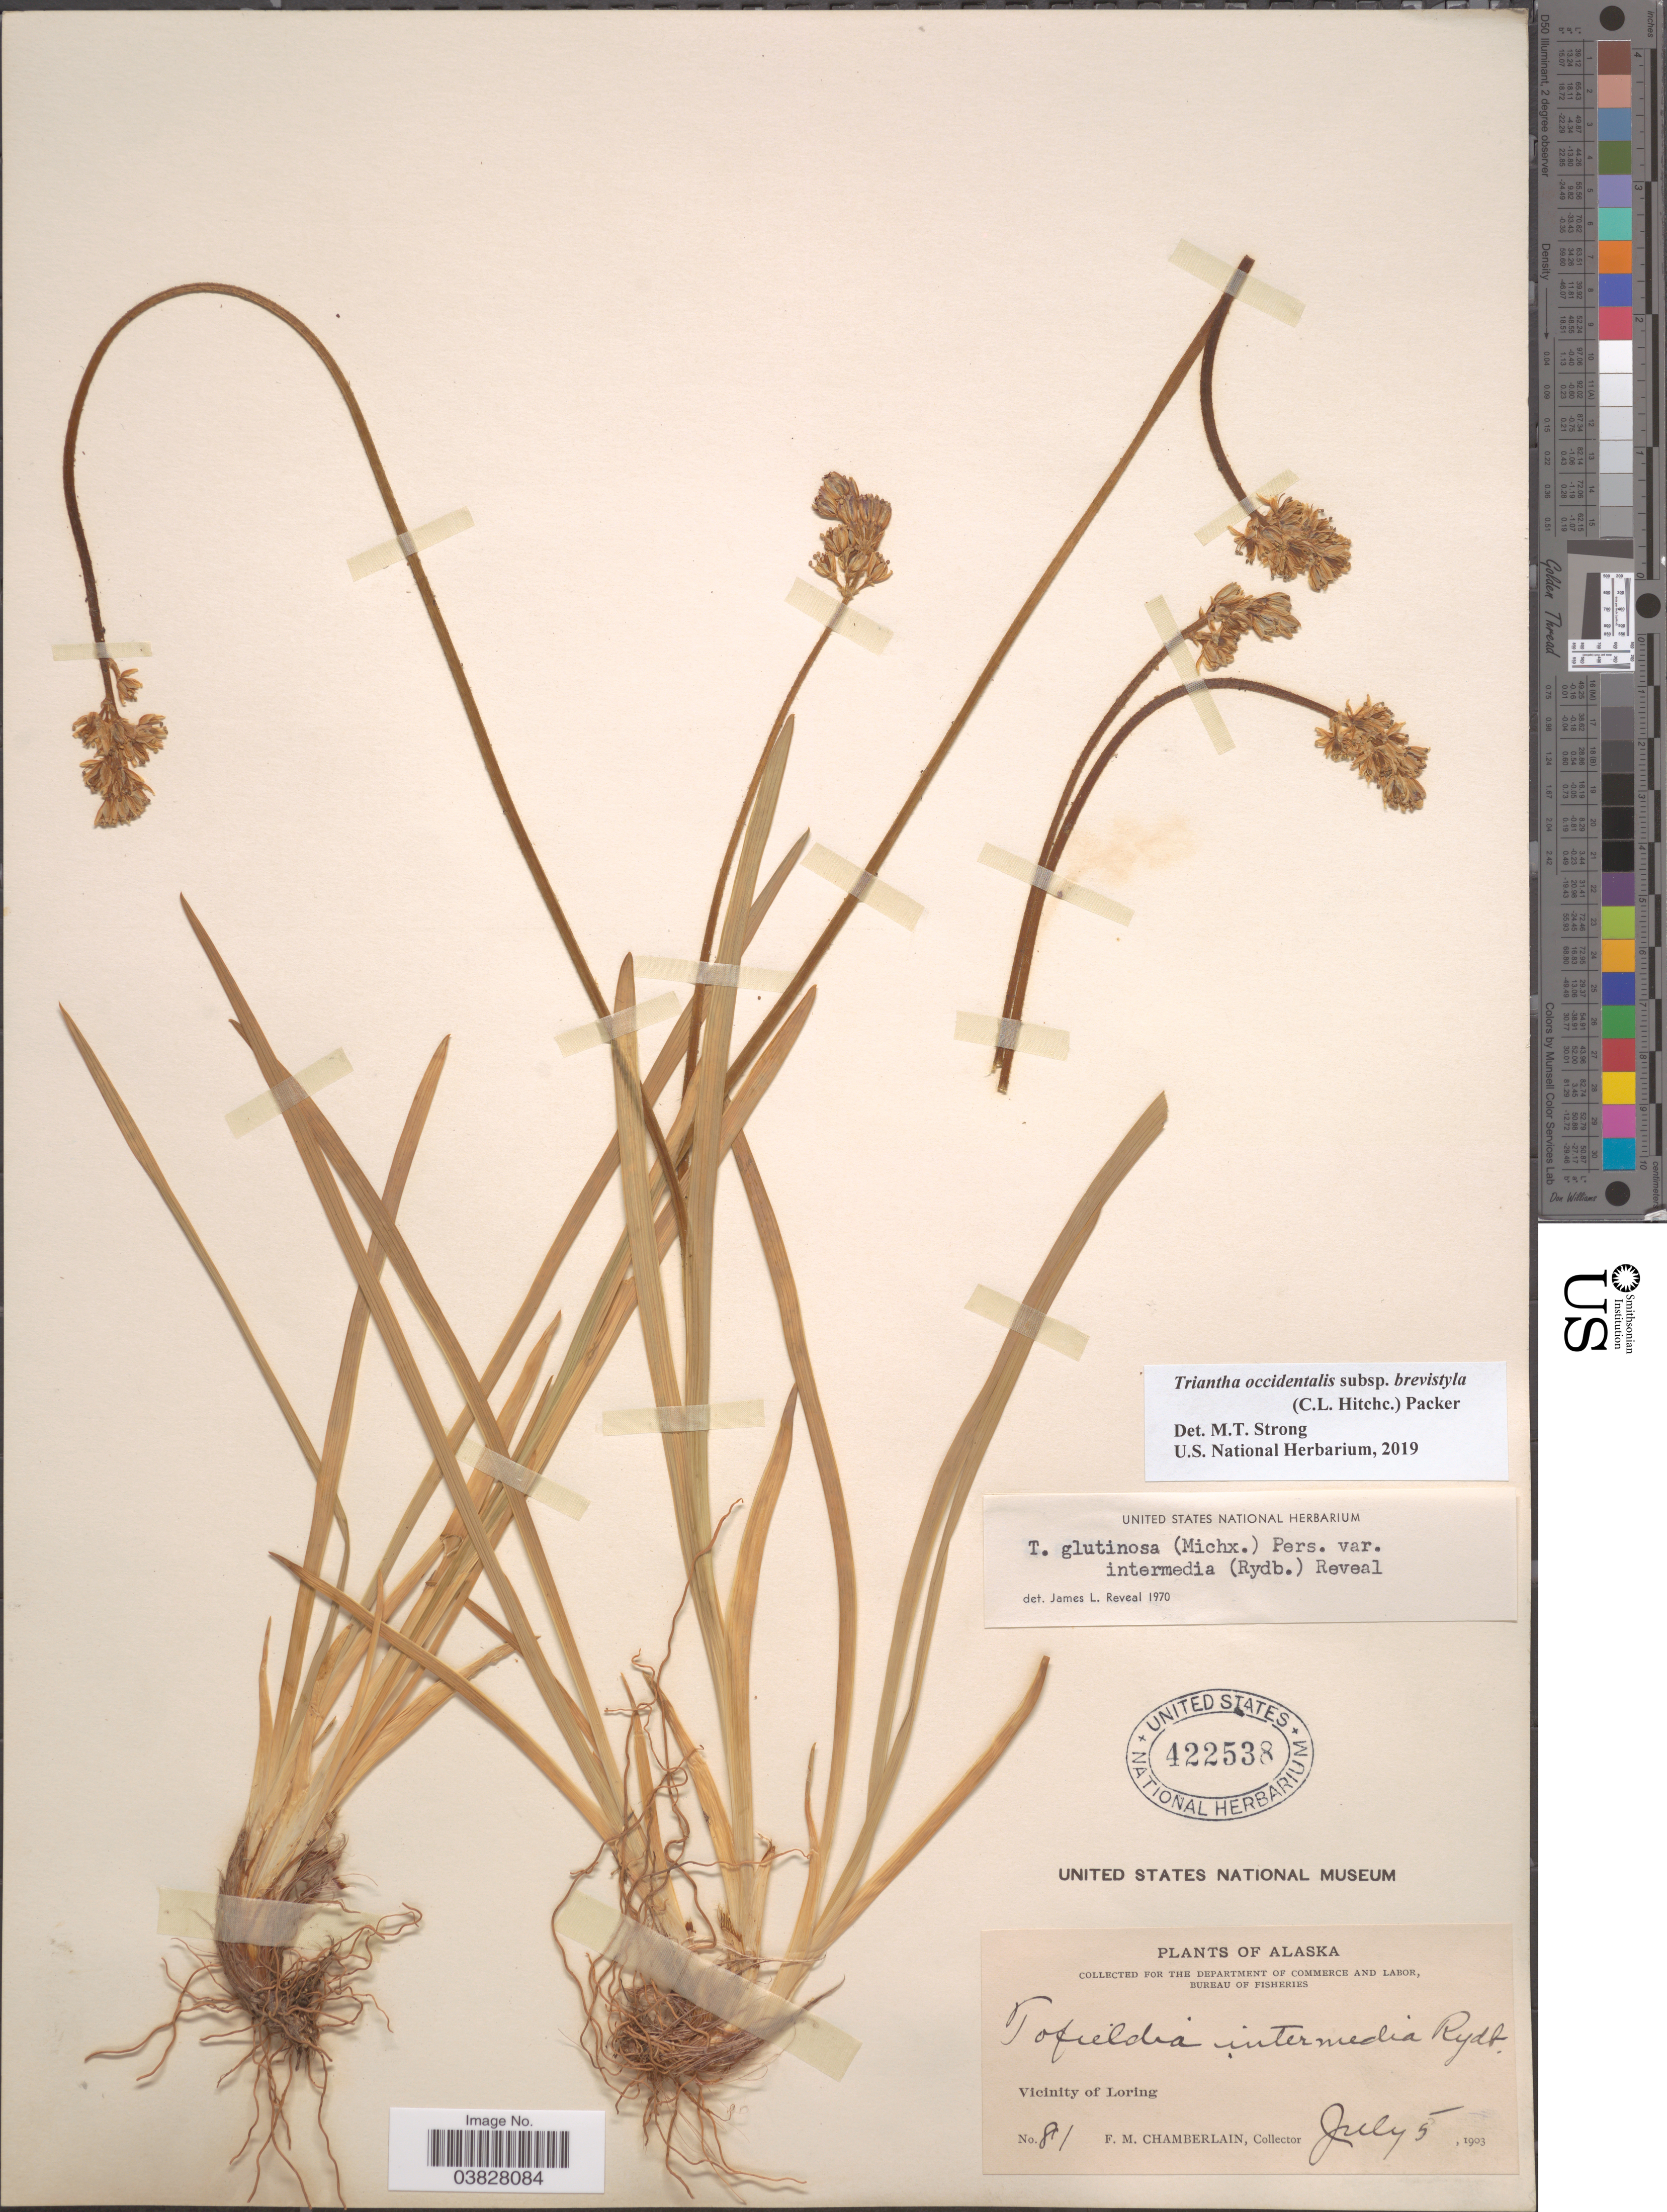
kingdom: Plantae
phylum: Tracheophyta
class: Liliopsida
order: Alismatales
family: Tofieldiaceae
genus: Triantha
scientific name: Triantha occidentalis subsp. brevistyla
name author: (C.L. Hitchc.) Packer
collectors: F. Chamberlain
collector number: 81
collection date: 1903-07-05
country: United States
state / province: Alaska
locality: Vicinity of Loring.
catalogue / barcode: US 422538